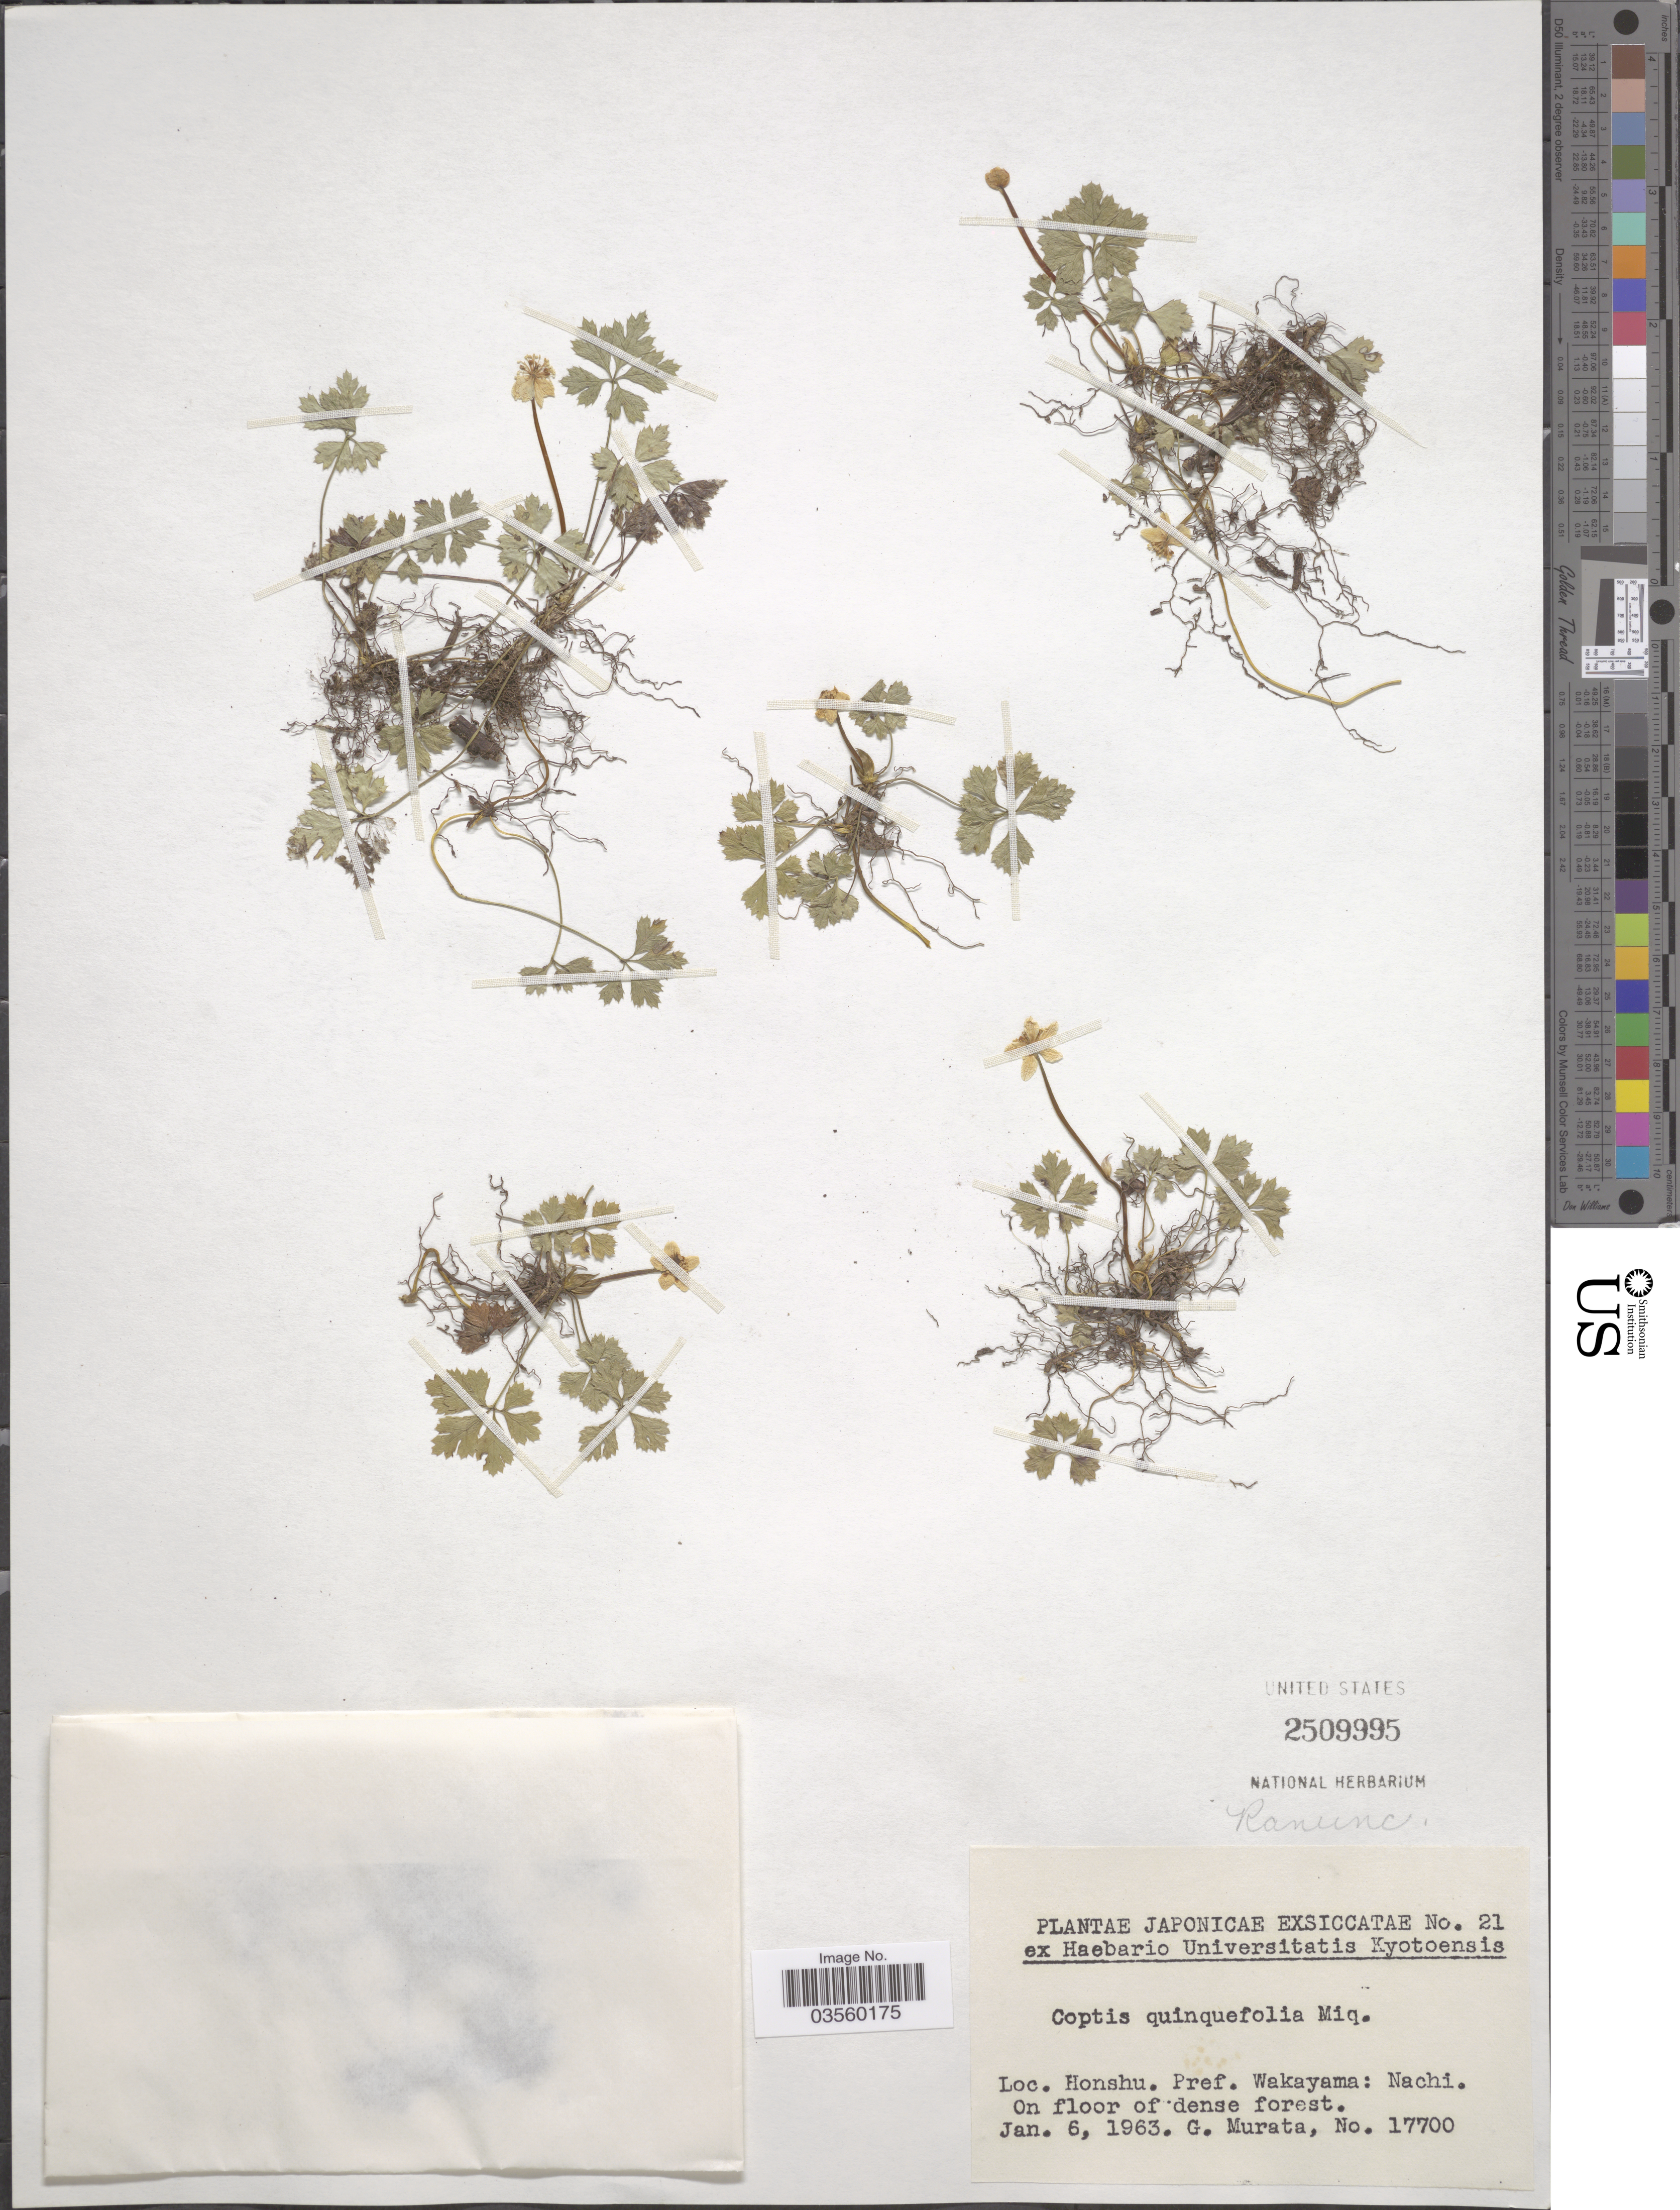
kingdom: Plantae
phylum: Tracheophyta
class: Magnoliopsida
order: Ranunculales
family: Ranunculaceae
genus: Coptis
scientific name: Coptis quinquefolia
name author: Miq.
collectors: G. Murata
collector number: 17700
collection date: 1963-01-06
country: Japan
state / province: Wakayama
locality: Honshu. Pref. Wakayama: Nachi.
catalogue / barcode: US 2509995